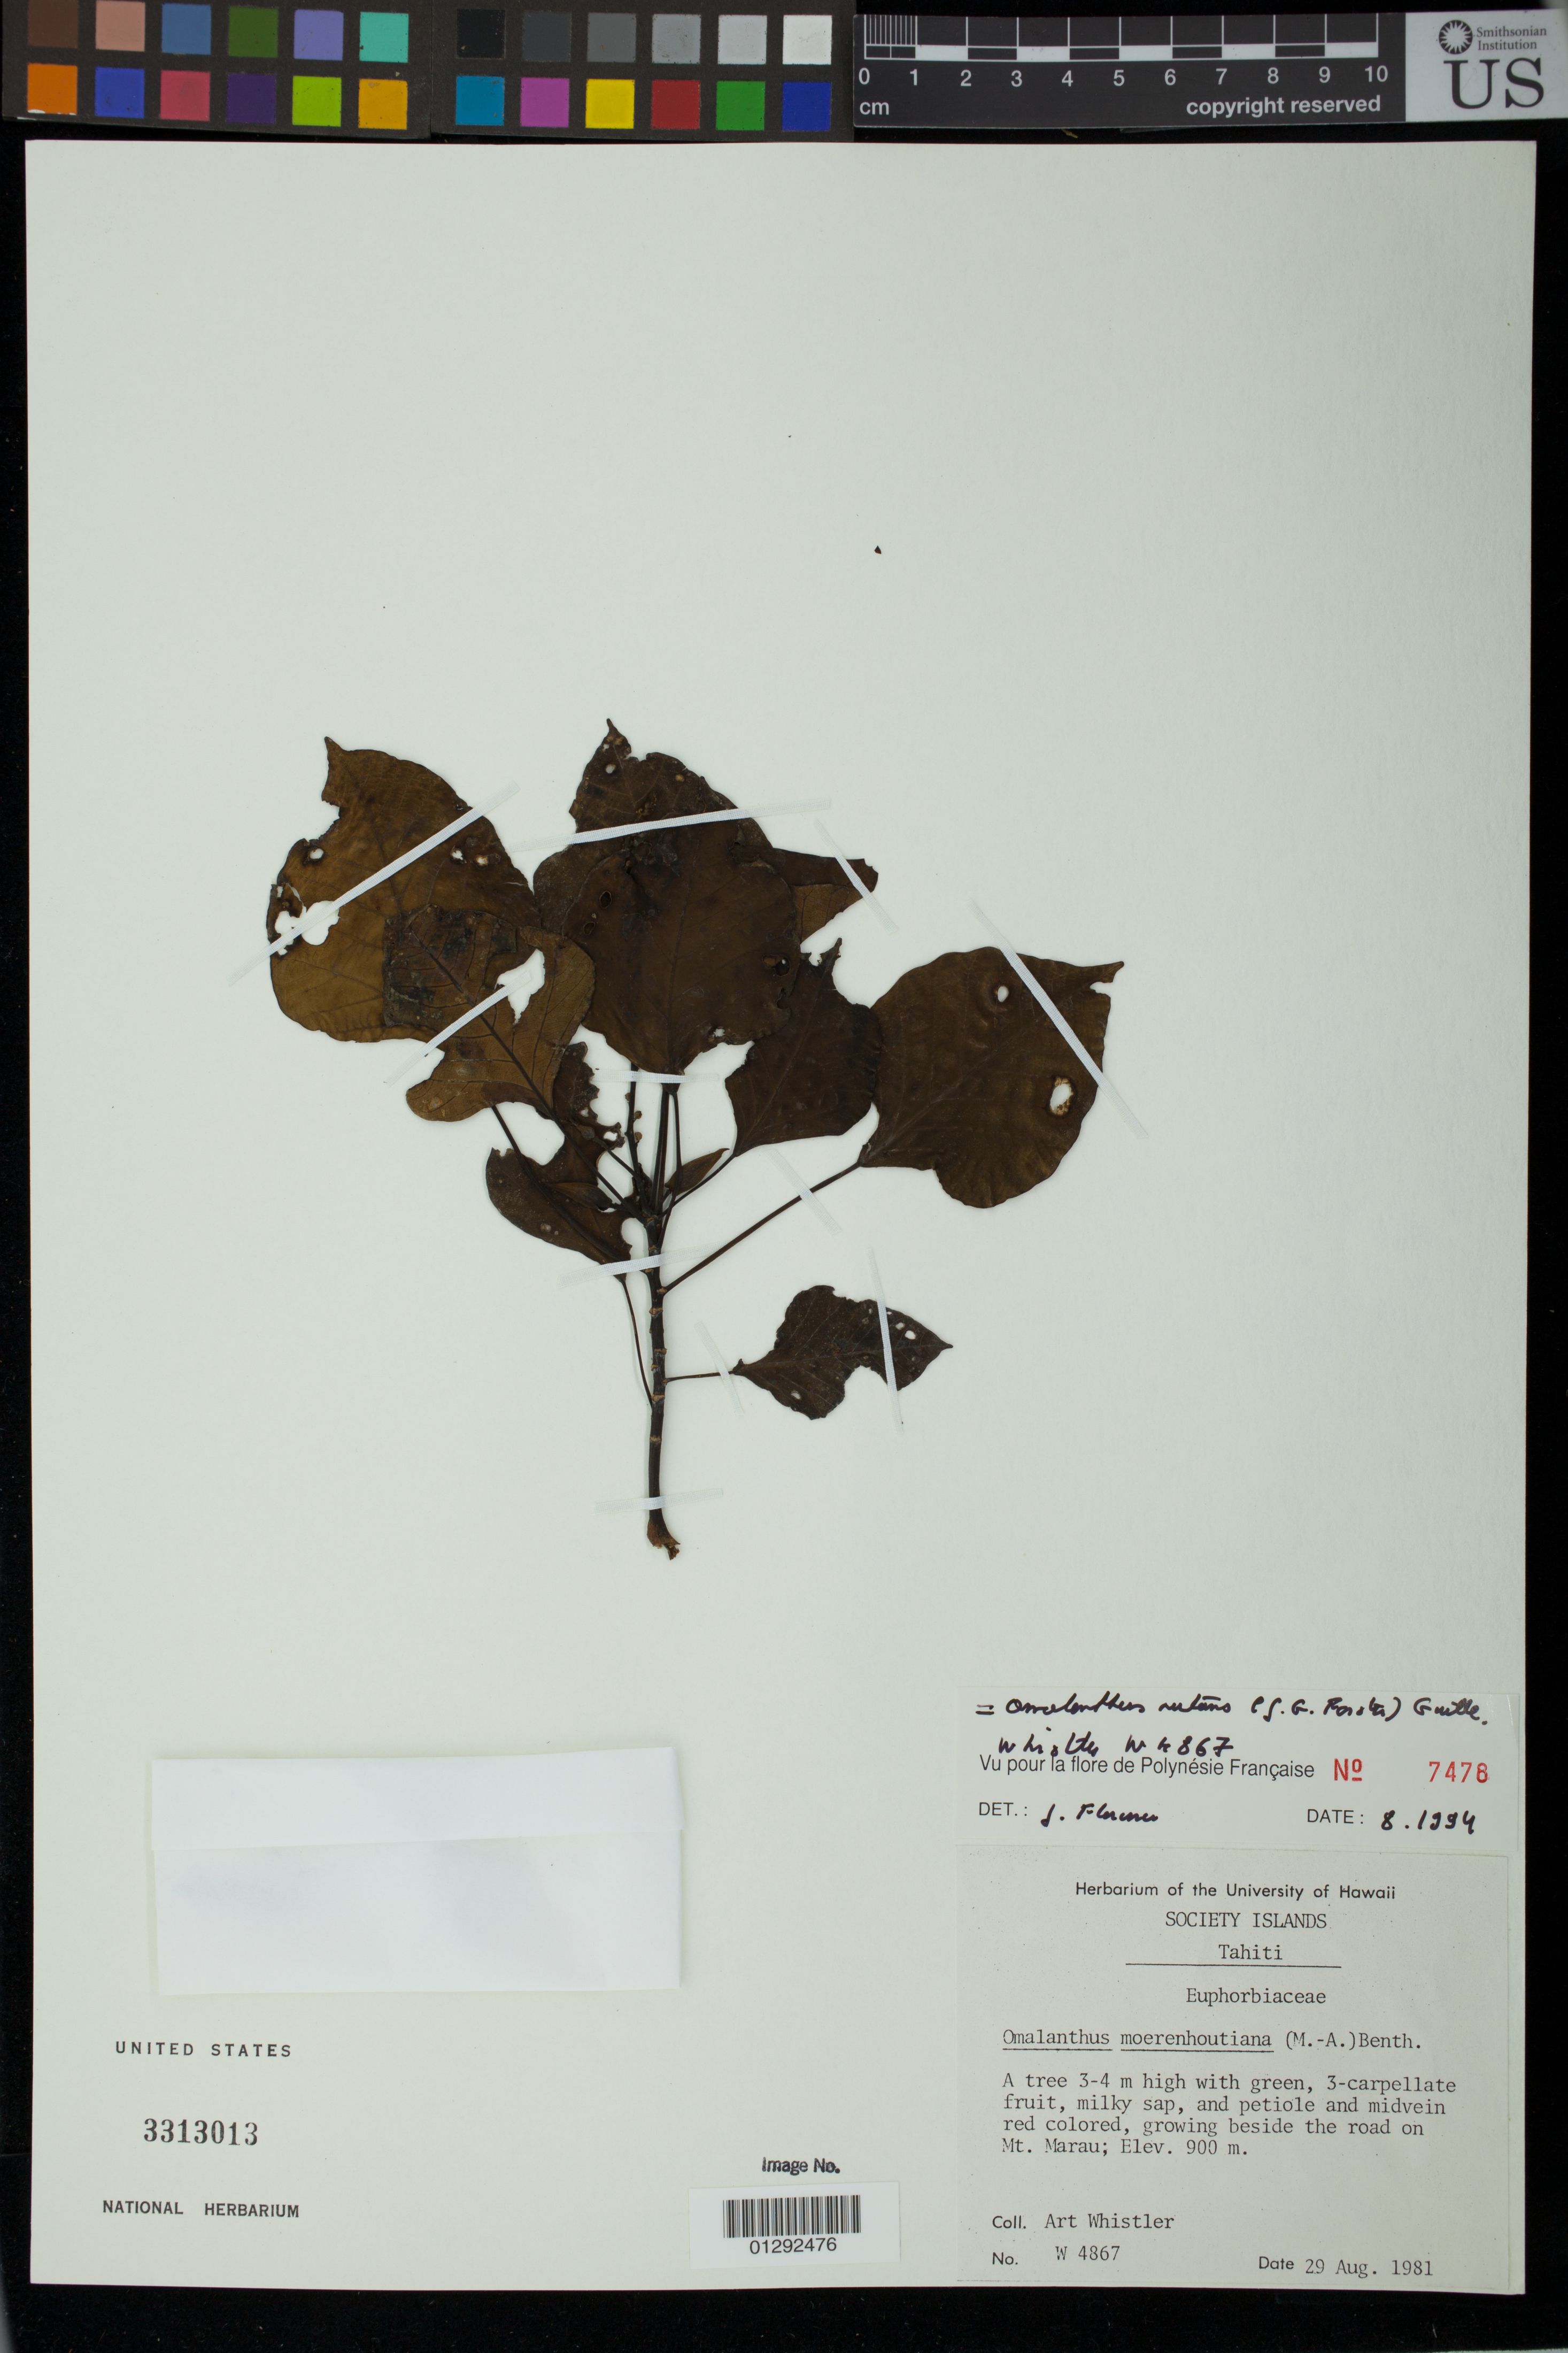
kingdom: Plantae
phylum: Tracheophyta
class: Magnoliopsida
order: Malpighiales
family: Euphorbiaceae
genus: Homalanthus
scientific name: Homalanthus nutans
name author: (G. Forst.) Guill.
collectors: A. Whistler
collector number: W 4867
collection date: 1981-08-29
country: French Polynesia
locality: Society Islands. Tahiti. Beside the road on Mt. Marau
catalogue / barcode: US 3313013